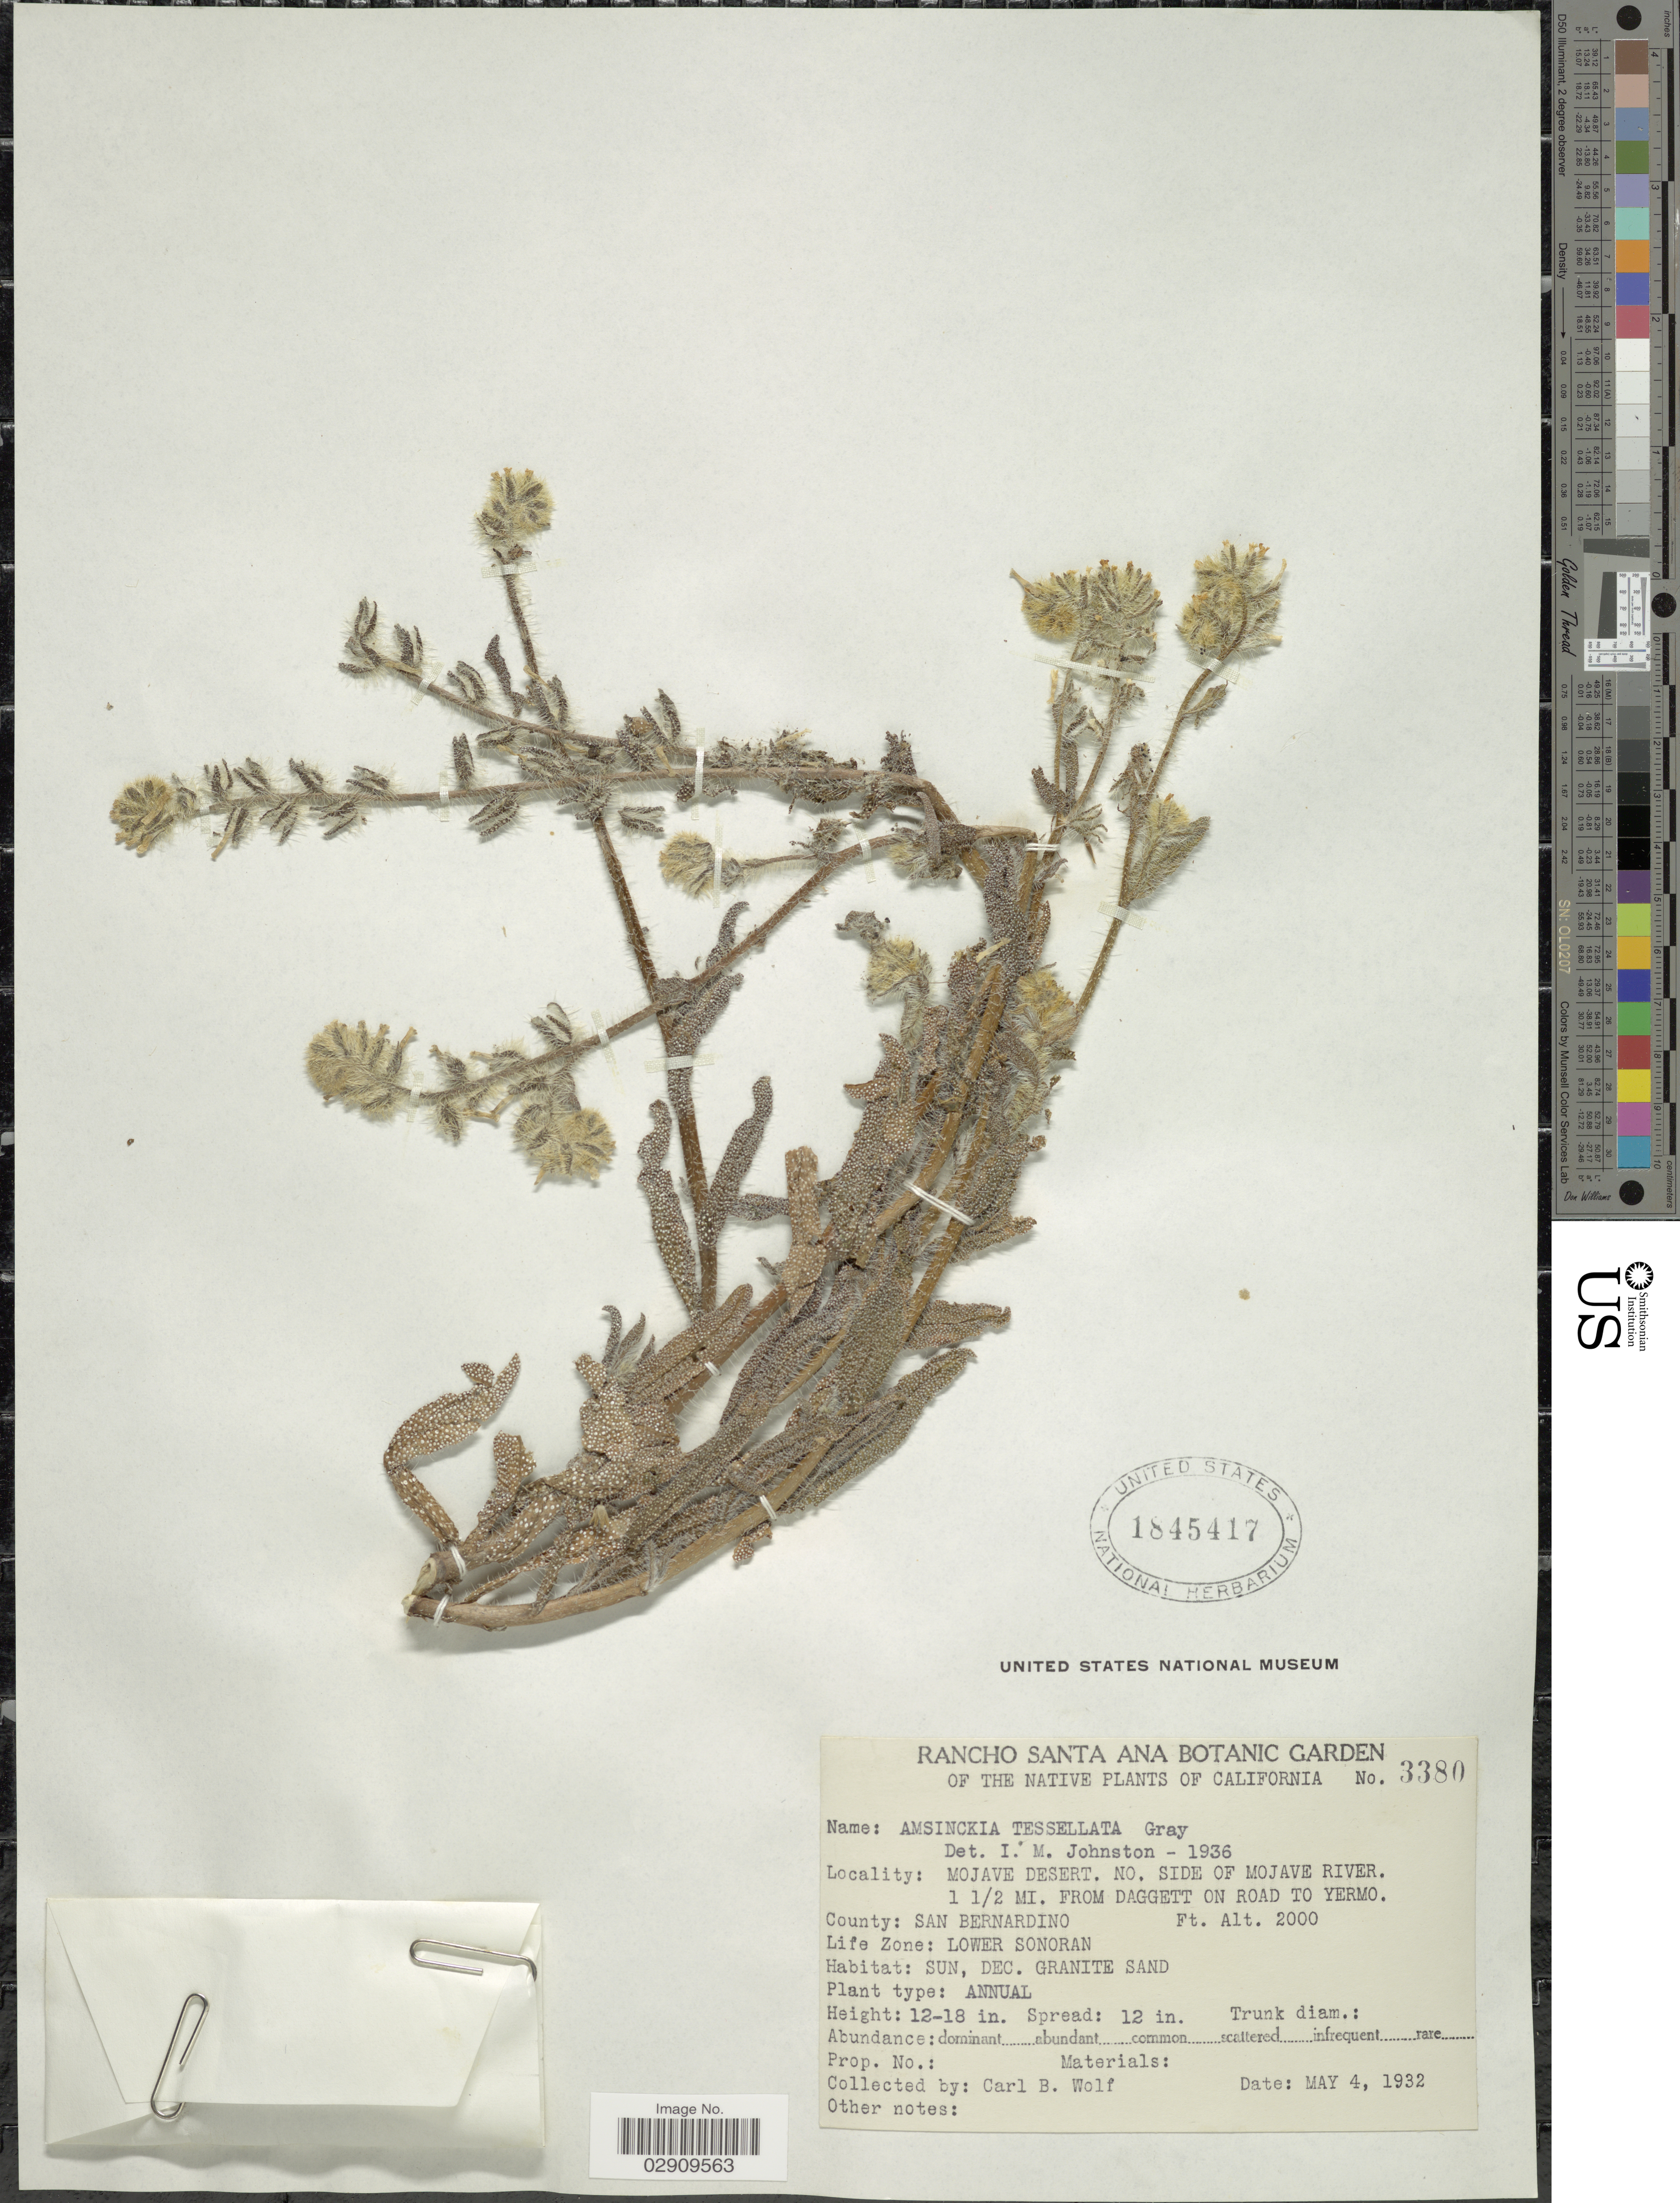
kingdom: Plantae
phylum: Tracheophyta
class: Magnoliopsida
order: Boraginales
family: Boraginaceae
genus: Amsinckia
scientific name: Amsinckia tessellata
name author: A. Gray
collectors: C. B. Wolf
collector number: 3380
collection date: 1932-05-04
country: United States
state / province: California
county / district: San Bernardino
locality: Mojave Desert. NO. side of Mojave River. 1 1/2 Mi. from Daggett on road to Yermo. County: San Bernardino. Life Zone: Lower Sonoran.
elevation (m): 610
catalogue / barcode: US 1845417